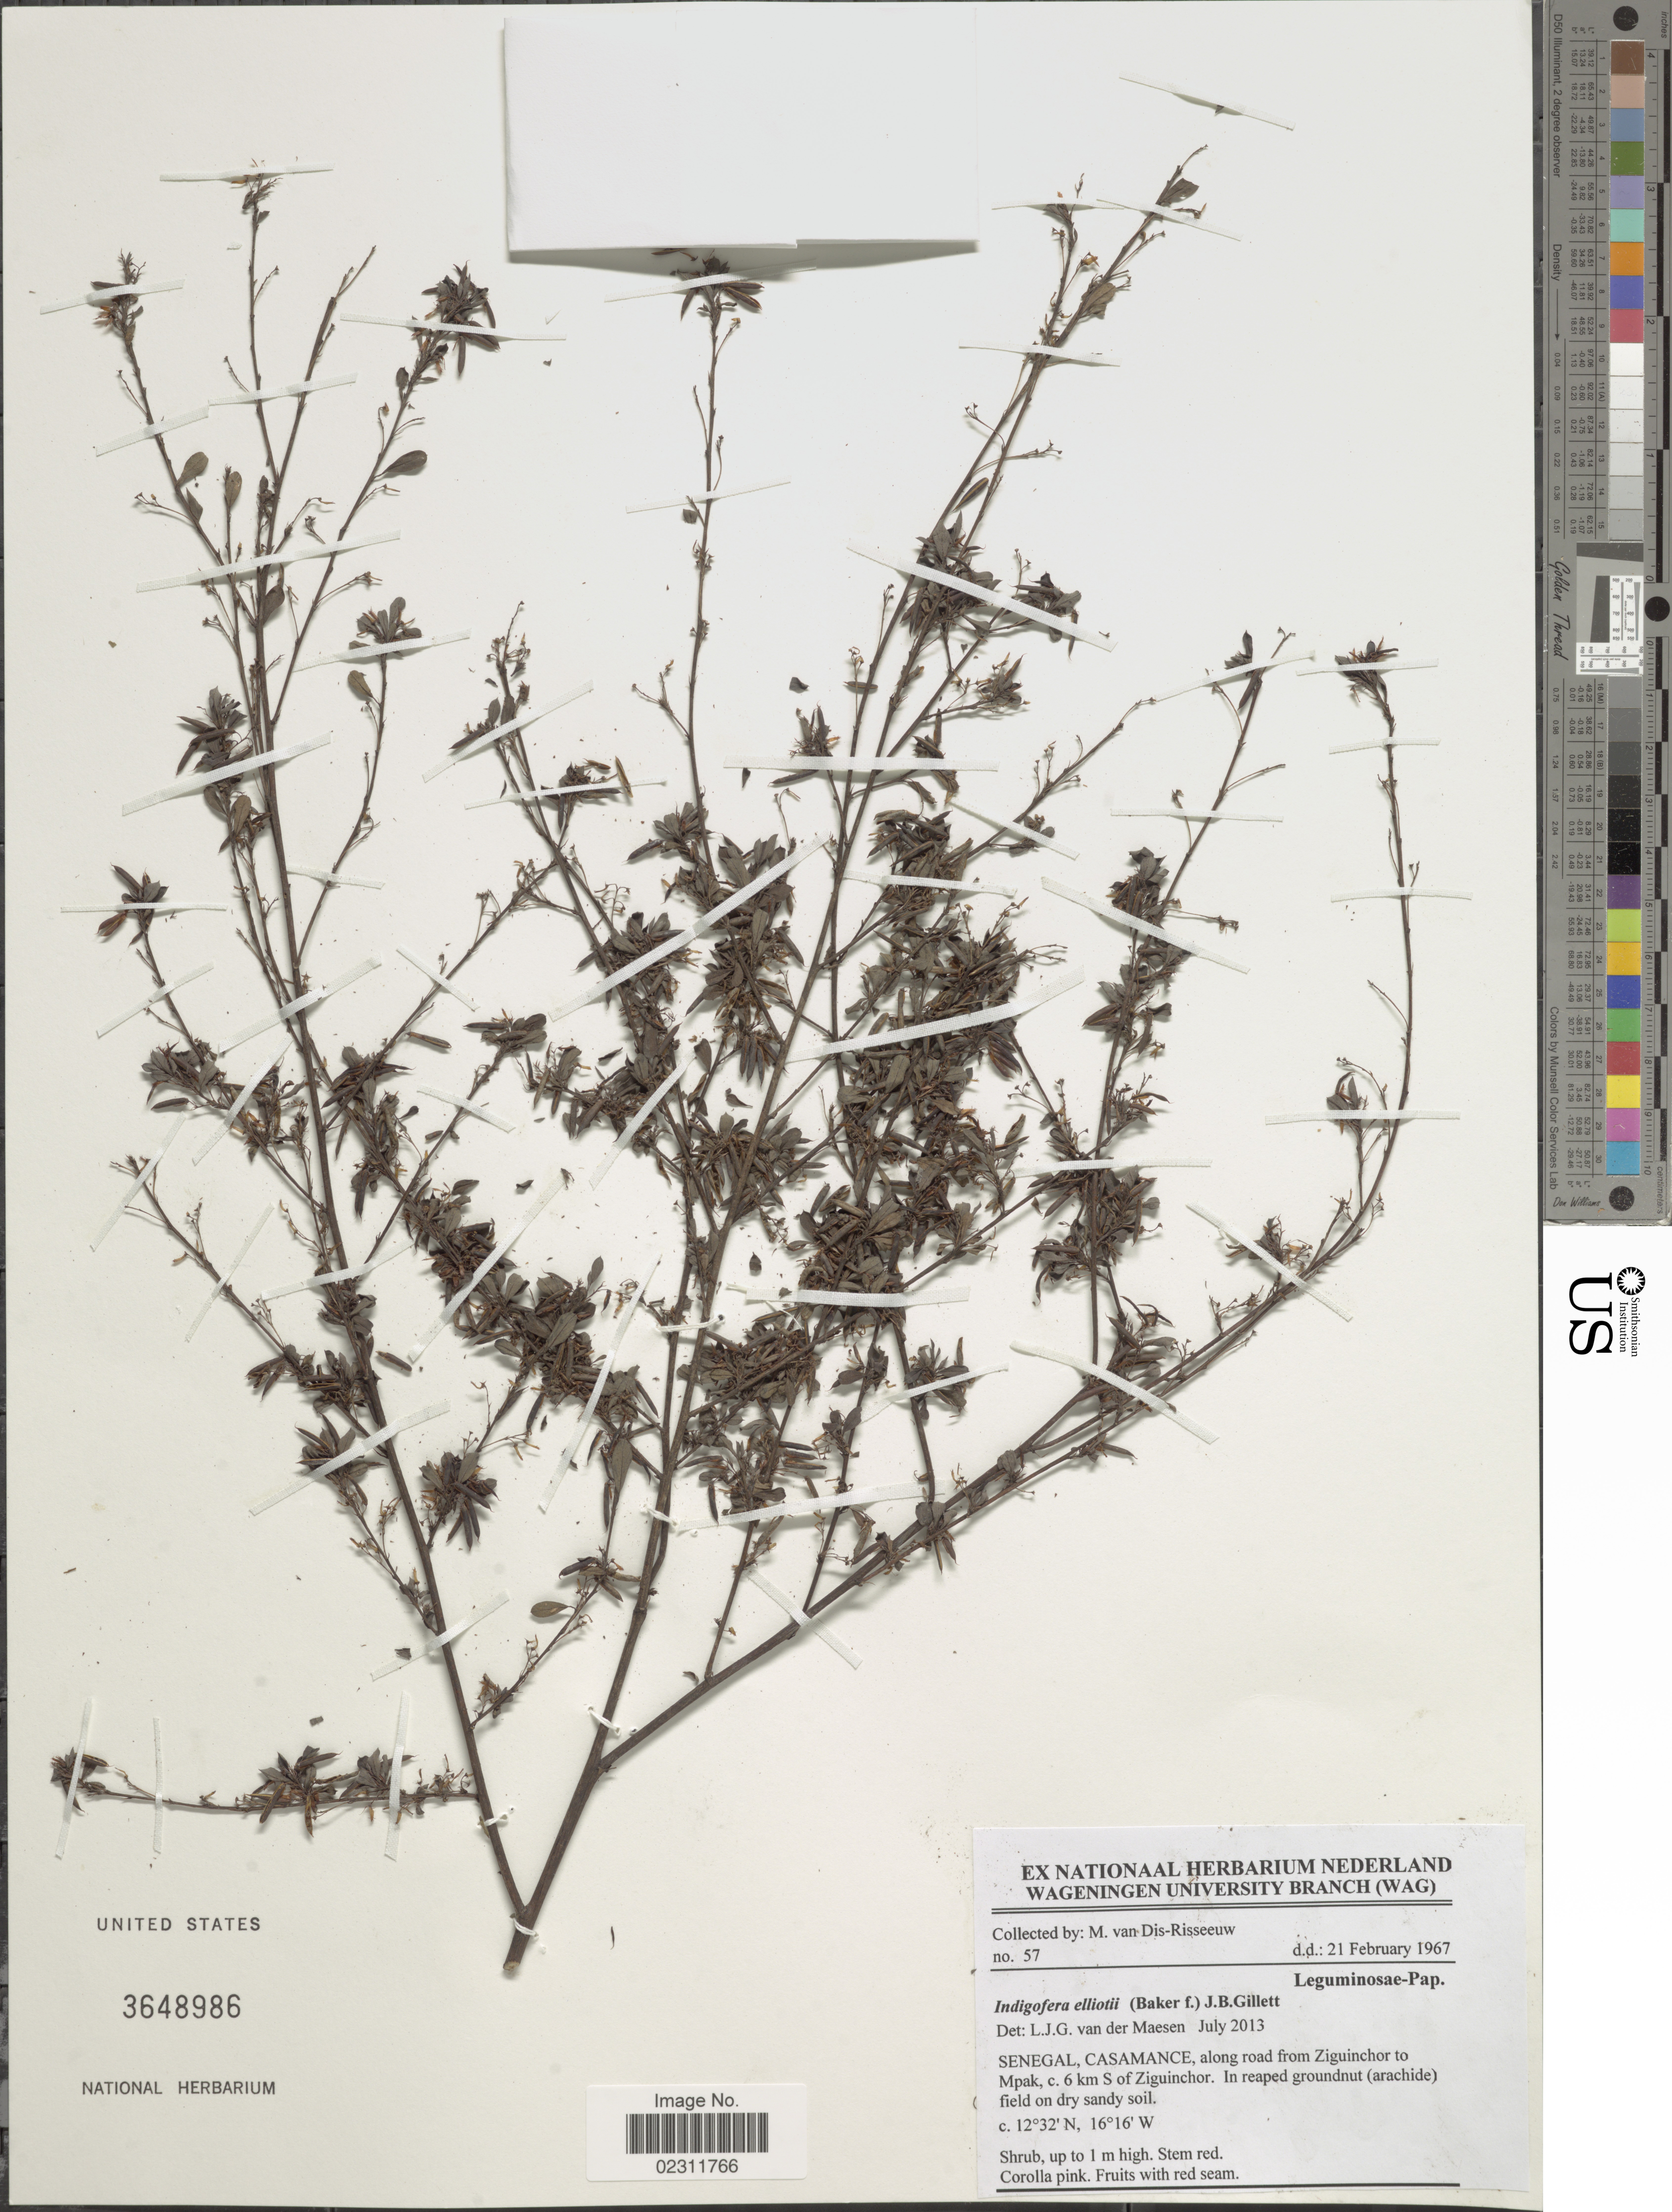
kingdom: Plantae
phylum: Tracheophyta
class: Magnoliopsida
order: Fabales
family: Fabaceae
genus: Indigofera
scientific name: Indigofera elliotii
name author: (Baker f.) J.B. Gillett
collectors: M. Dis-Risseeuw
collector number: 57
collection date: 1967-02-21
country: Senegal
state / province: Ziguinchor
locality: Casamance, along road from Ziguinchor to Mpak, c. 6 km S of Ziguinchor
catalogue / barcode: US 3648986